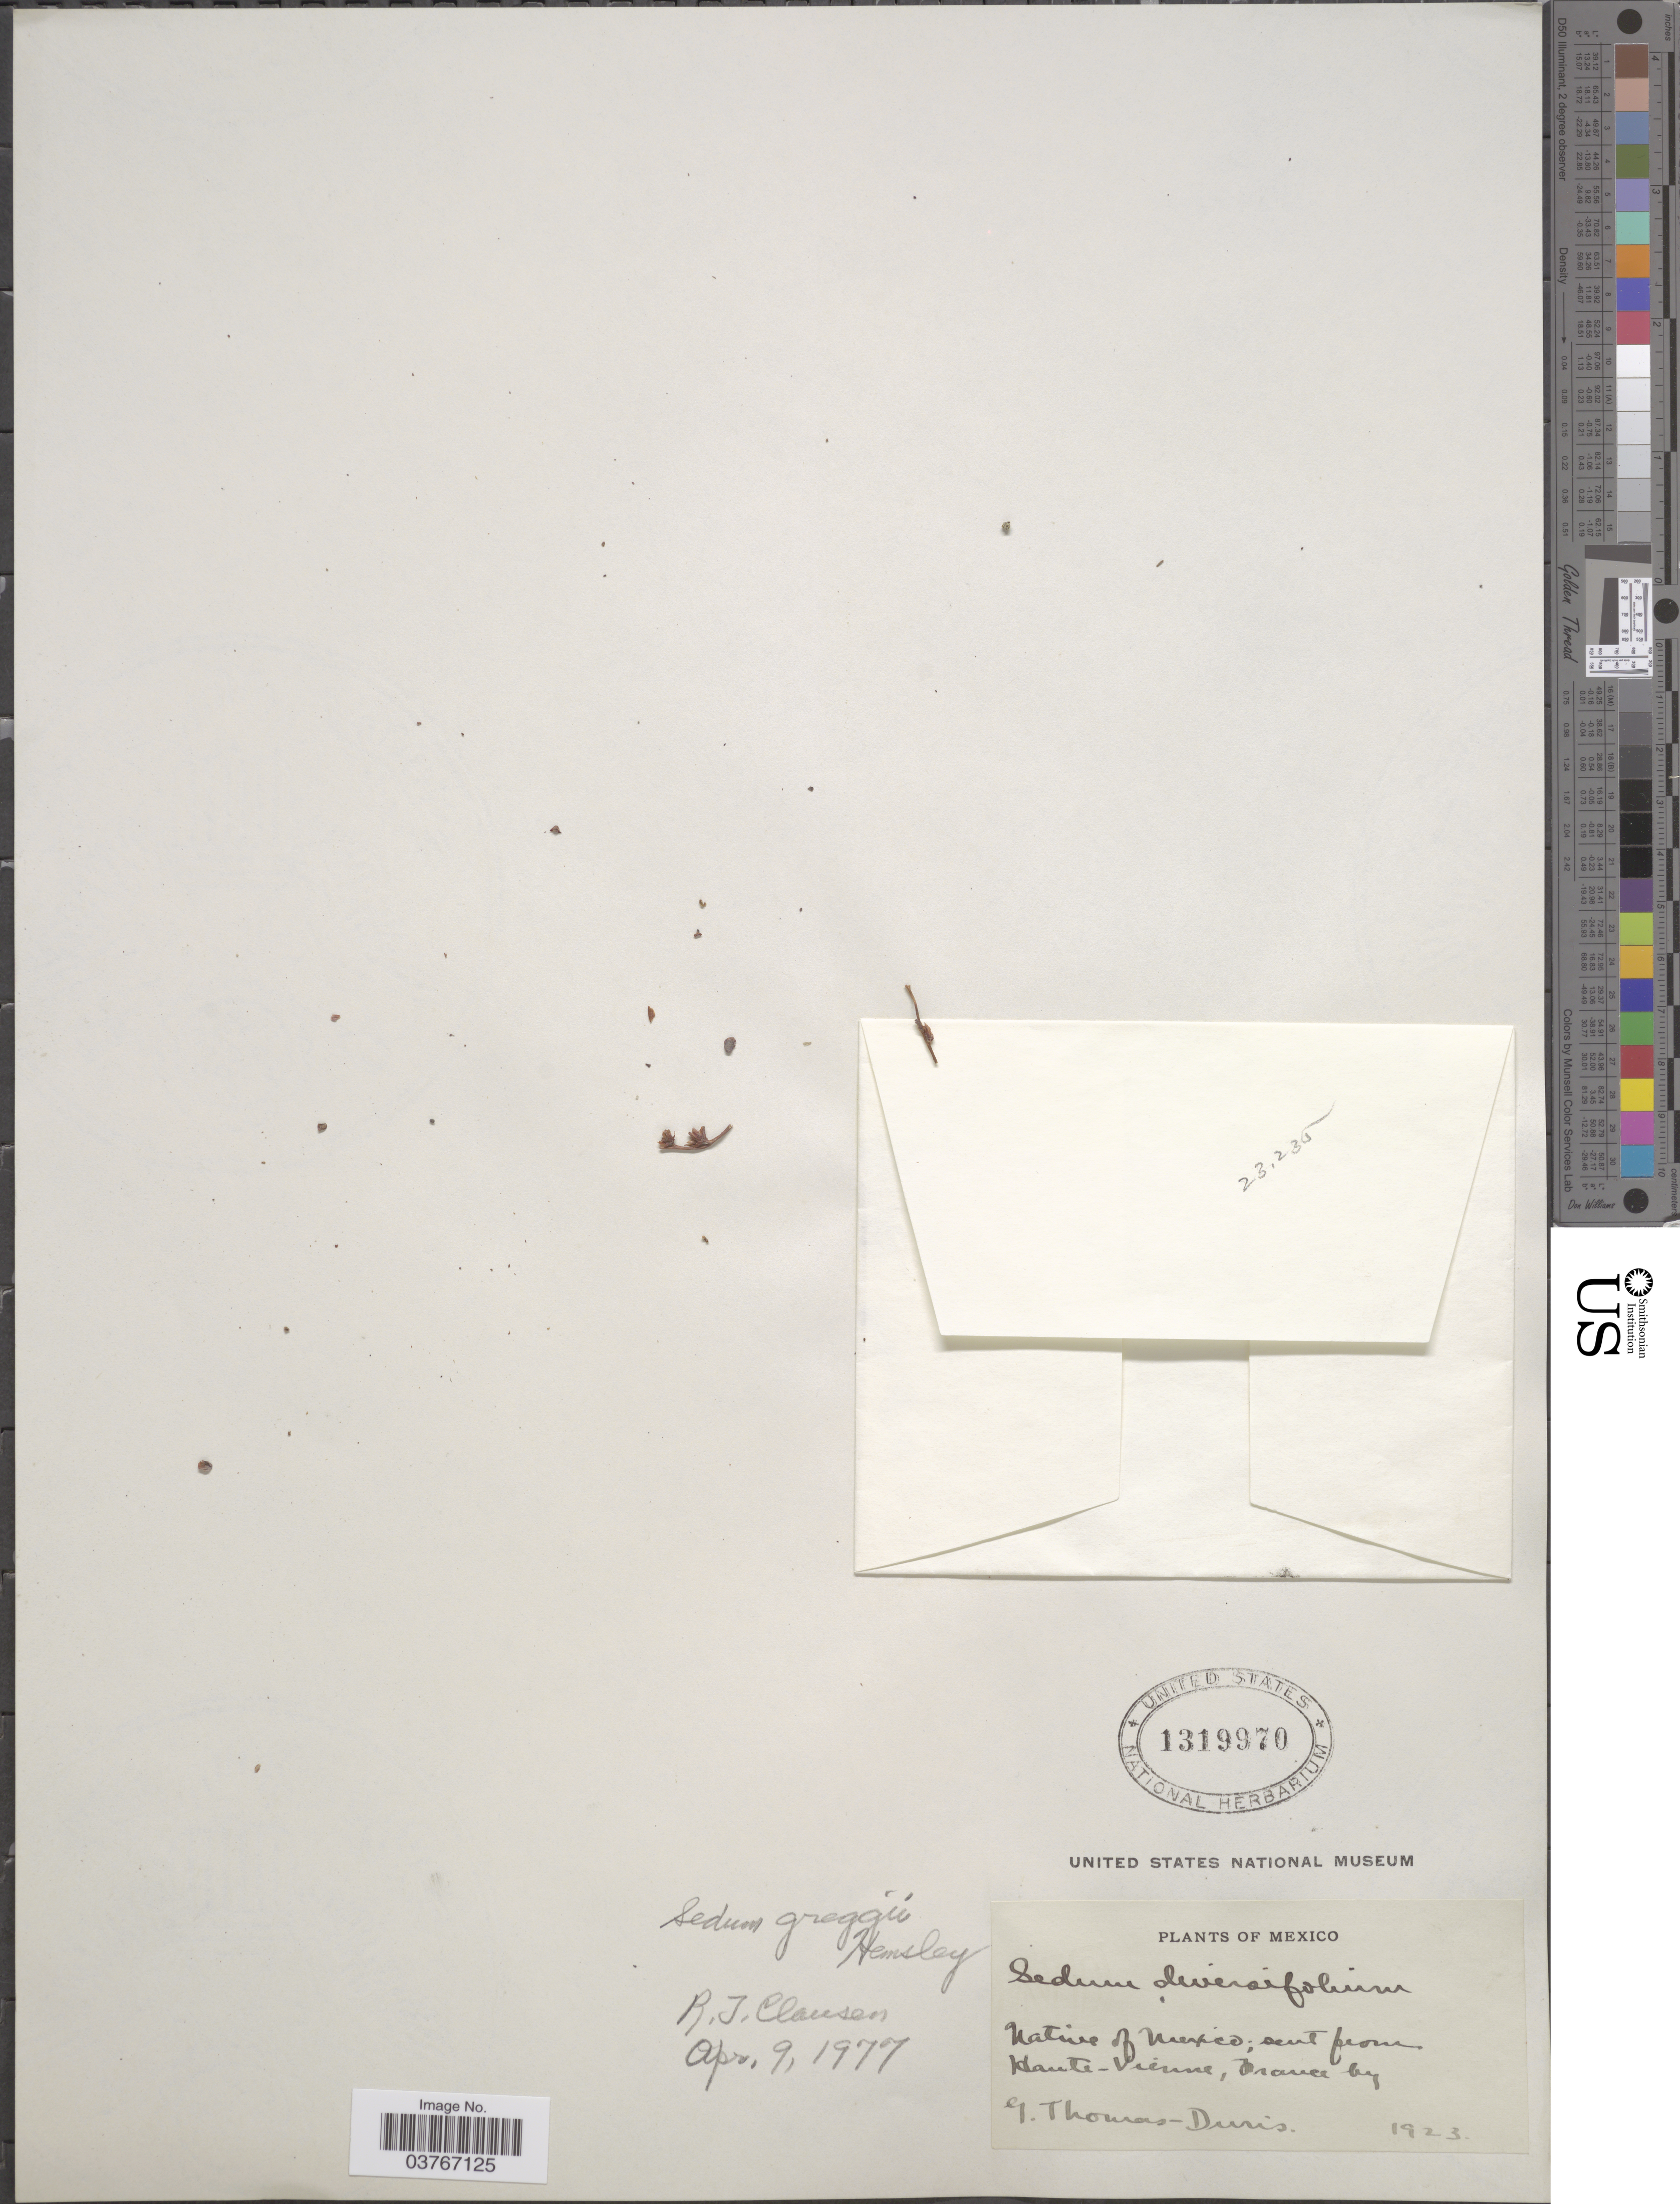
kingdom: Plantae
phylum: Tracheophyta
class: Magnoliopsida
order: Saxifragales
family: Crassulaceae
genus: Sedum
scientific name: Sedum greggii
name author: Hemsl.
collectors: G. Thomas-Duris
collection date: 1923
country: Mexico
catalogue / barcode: US 1319970